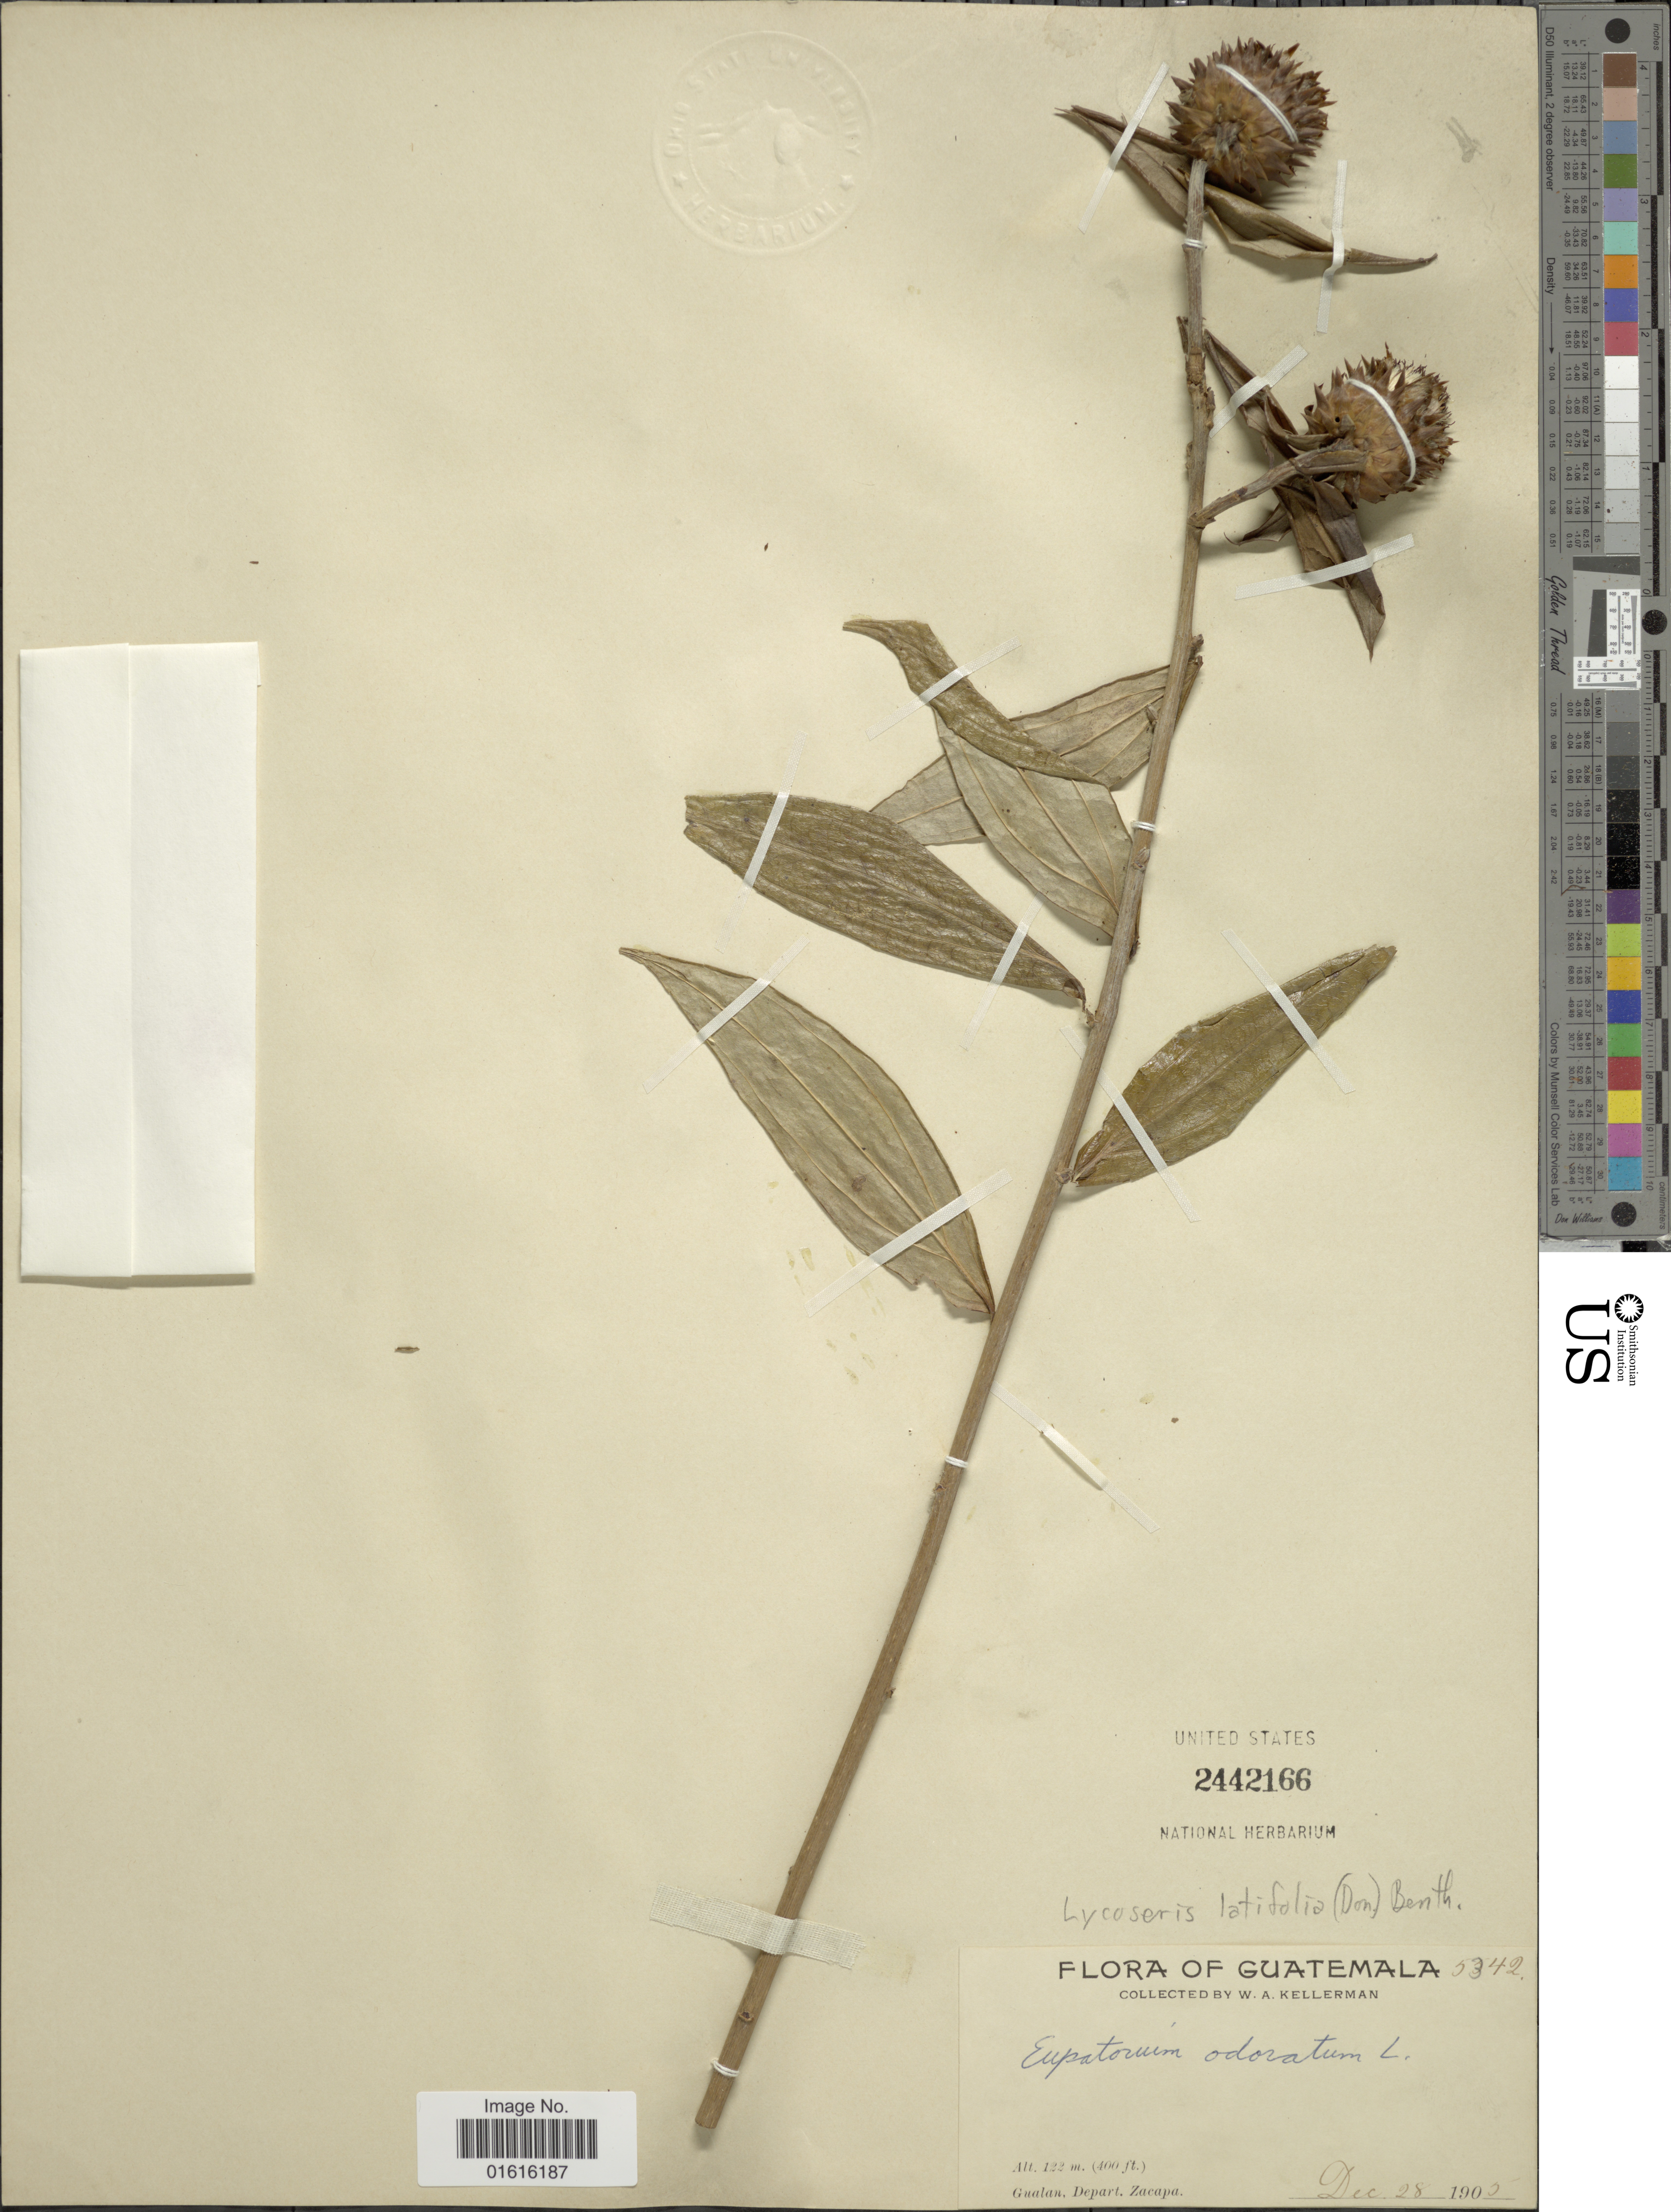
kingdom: Plantae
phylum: Tracheophyta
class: Magnoliopsida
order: Asterales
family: Asteraceae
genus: Lycoseris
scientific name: Lycoseris latifolia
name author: (D. Don) Benth.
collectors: W. Kellerman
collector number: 5342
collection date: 1905-12-28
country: Guatemala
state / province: Zacapa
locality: Gualan, Depart. Zacapa.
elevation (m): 122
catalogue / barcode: US 2442166